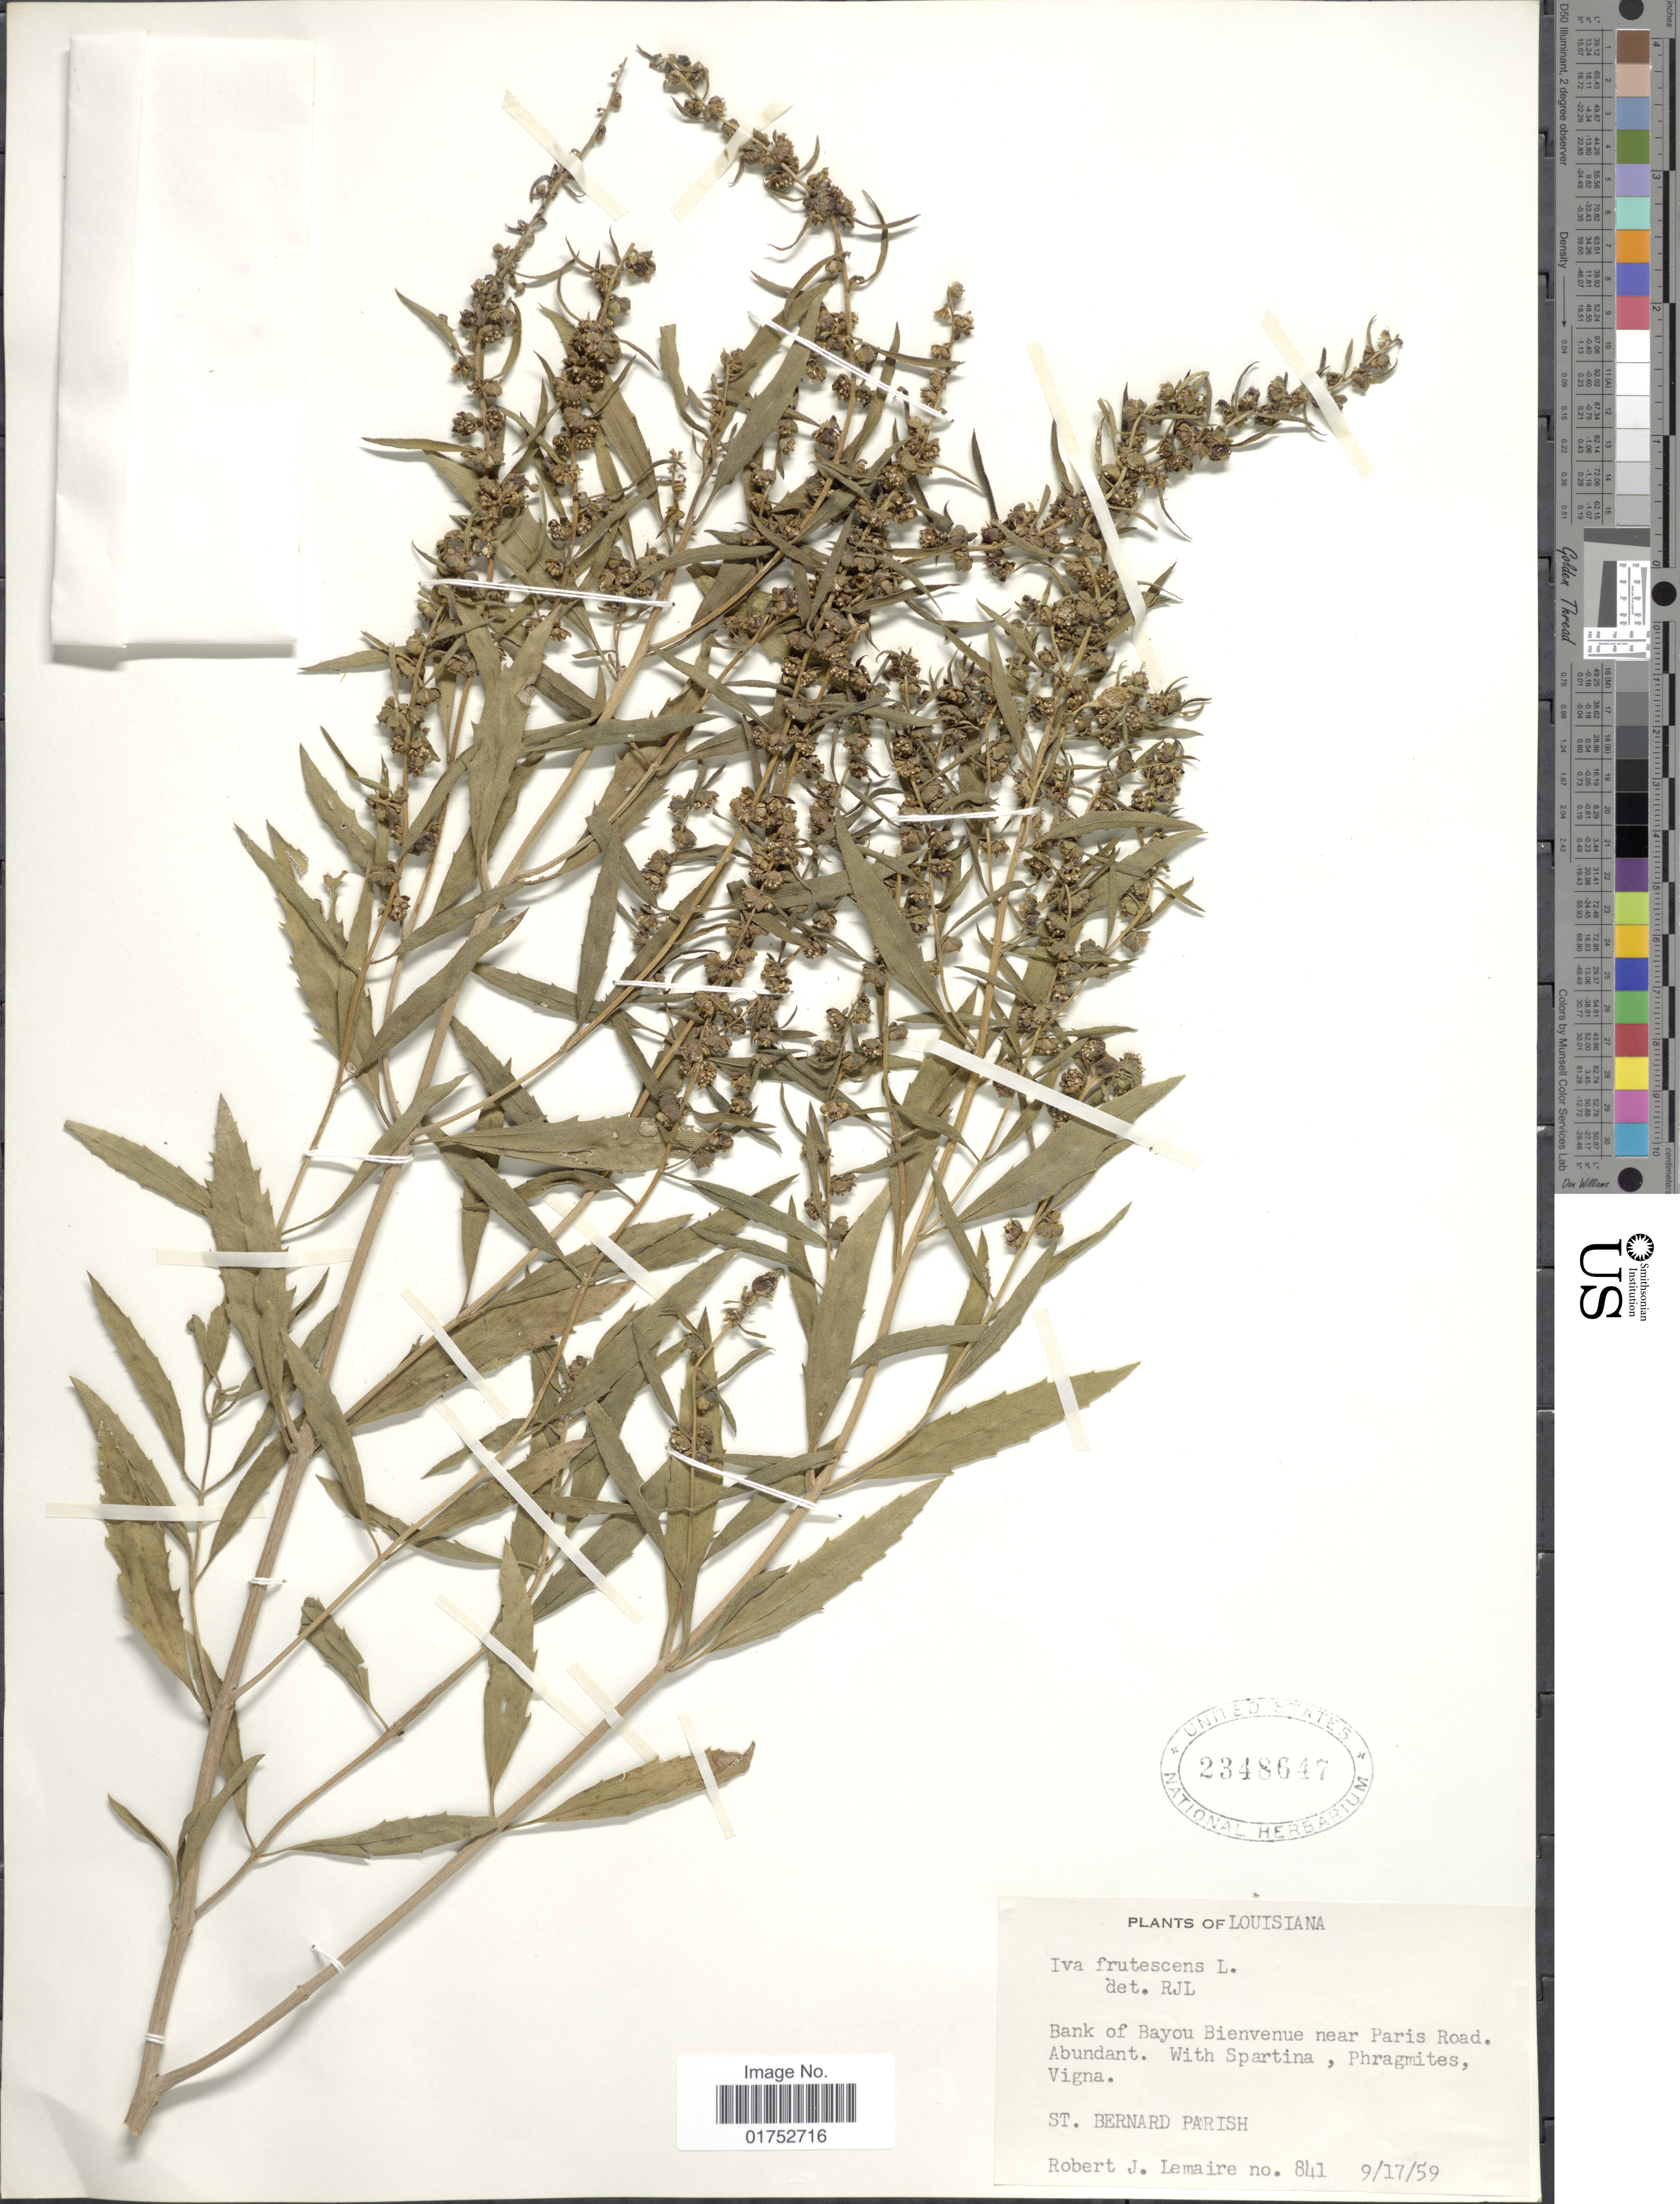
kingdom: Plantae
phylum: Tracheophyta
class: Magnoliopsida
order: Asterales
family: Asteraceae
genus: Iva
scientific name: Iva frutescens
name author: L.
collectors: R. J. Lemaire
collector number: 841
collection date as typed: Transcribed d/m/y: 17/9/59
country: United States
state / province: Louisiana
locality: Bank of Bayou Bienvenue near Paris Road, St. Bernard Parish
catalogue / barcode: US 2348647